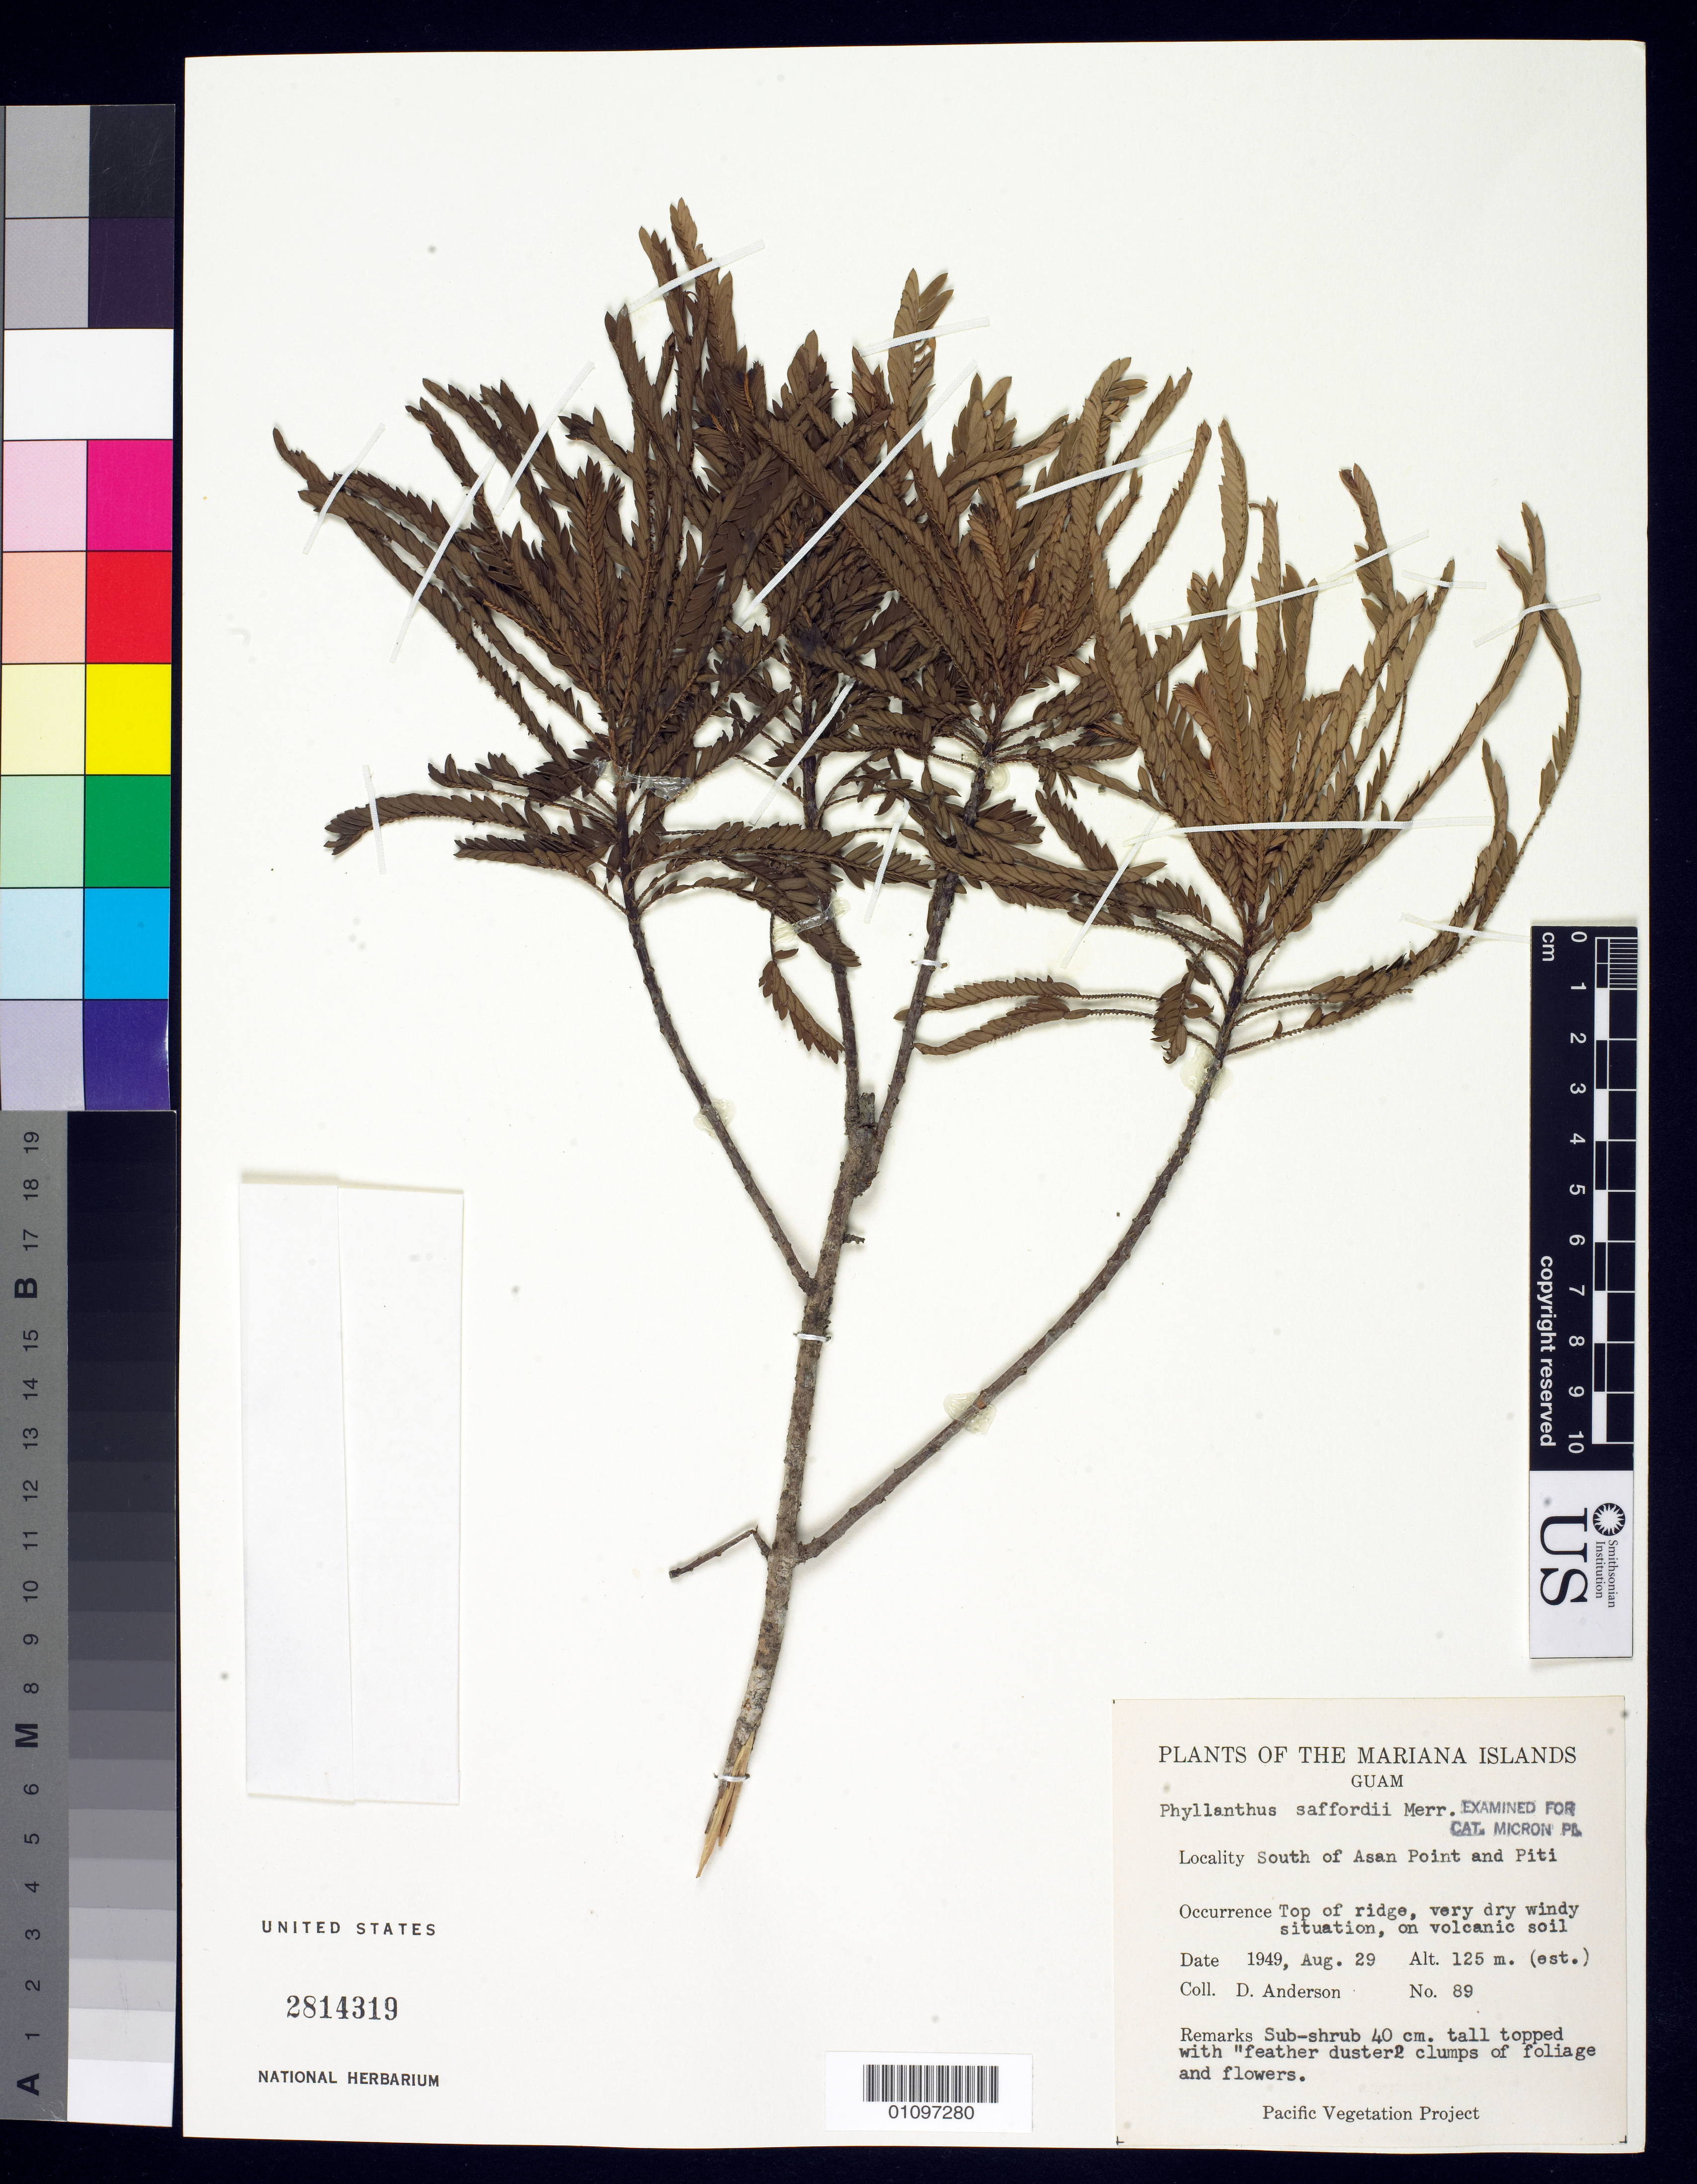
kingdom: Plantae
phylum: Tracheophyta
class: Magnoliopsida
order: Malpighiales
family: Phyllanthaceae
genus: Phyllanthus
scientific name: Phyllanthus saffordii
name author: Merr.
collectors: D. Anderson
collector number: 89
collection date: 1949-08-29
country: Guam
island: Guam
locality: South of Asan Point and Piti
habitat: top of ridge, very dry windy situation, on volcanic soil.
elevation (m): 125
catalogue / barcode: US 2814319